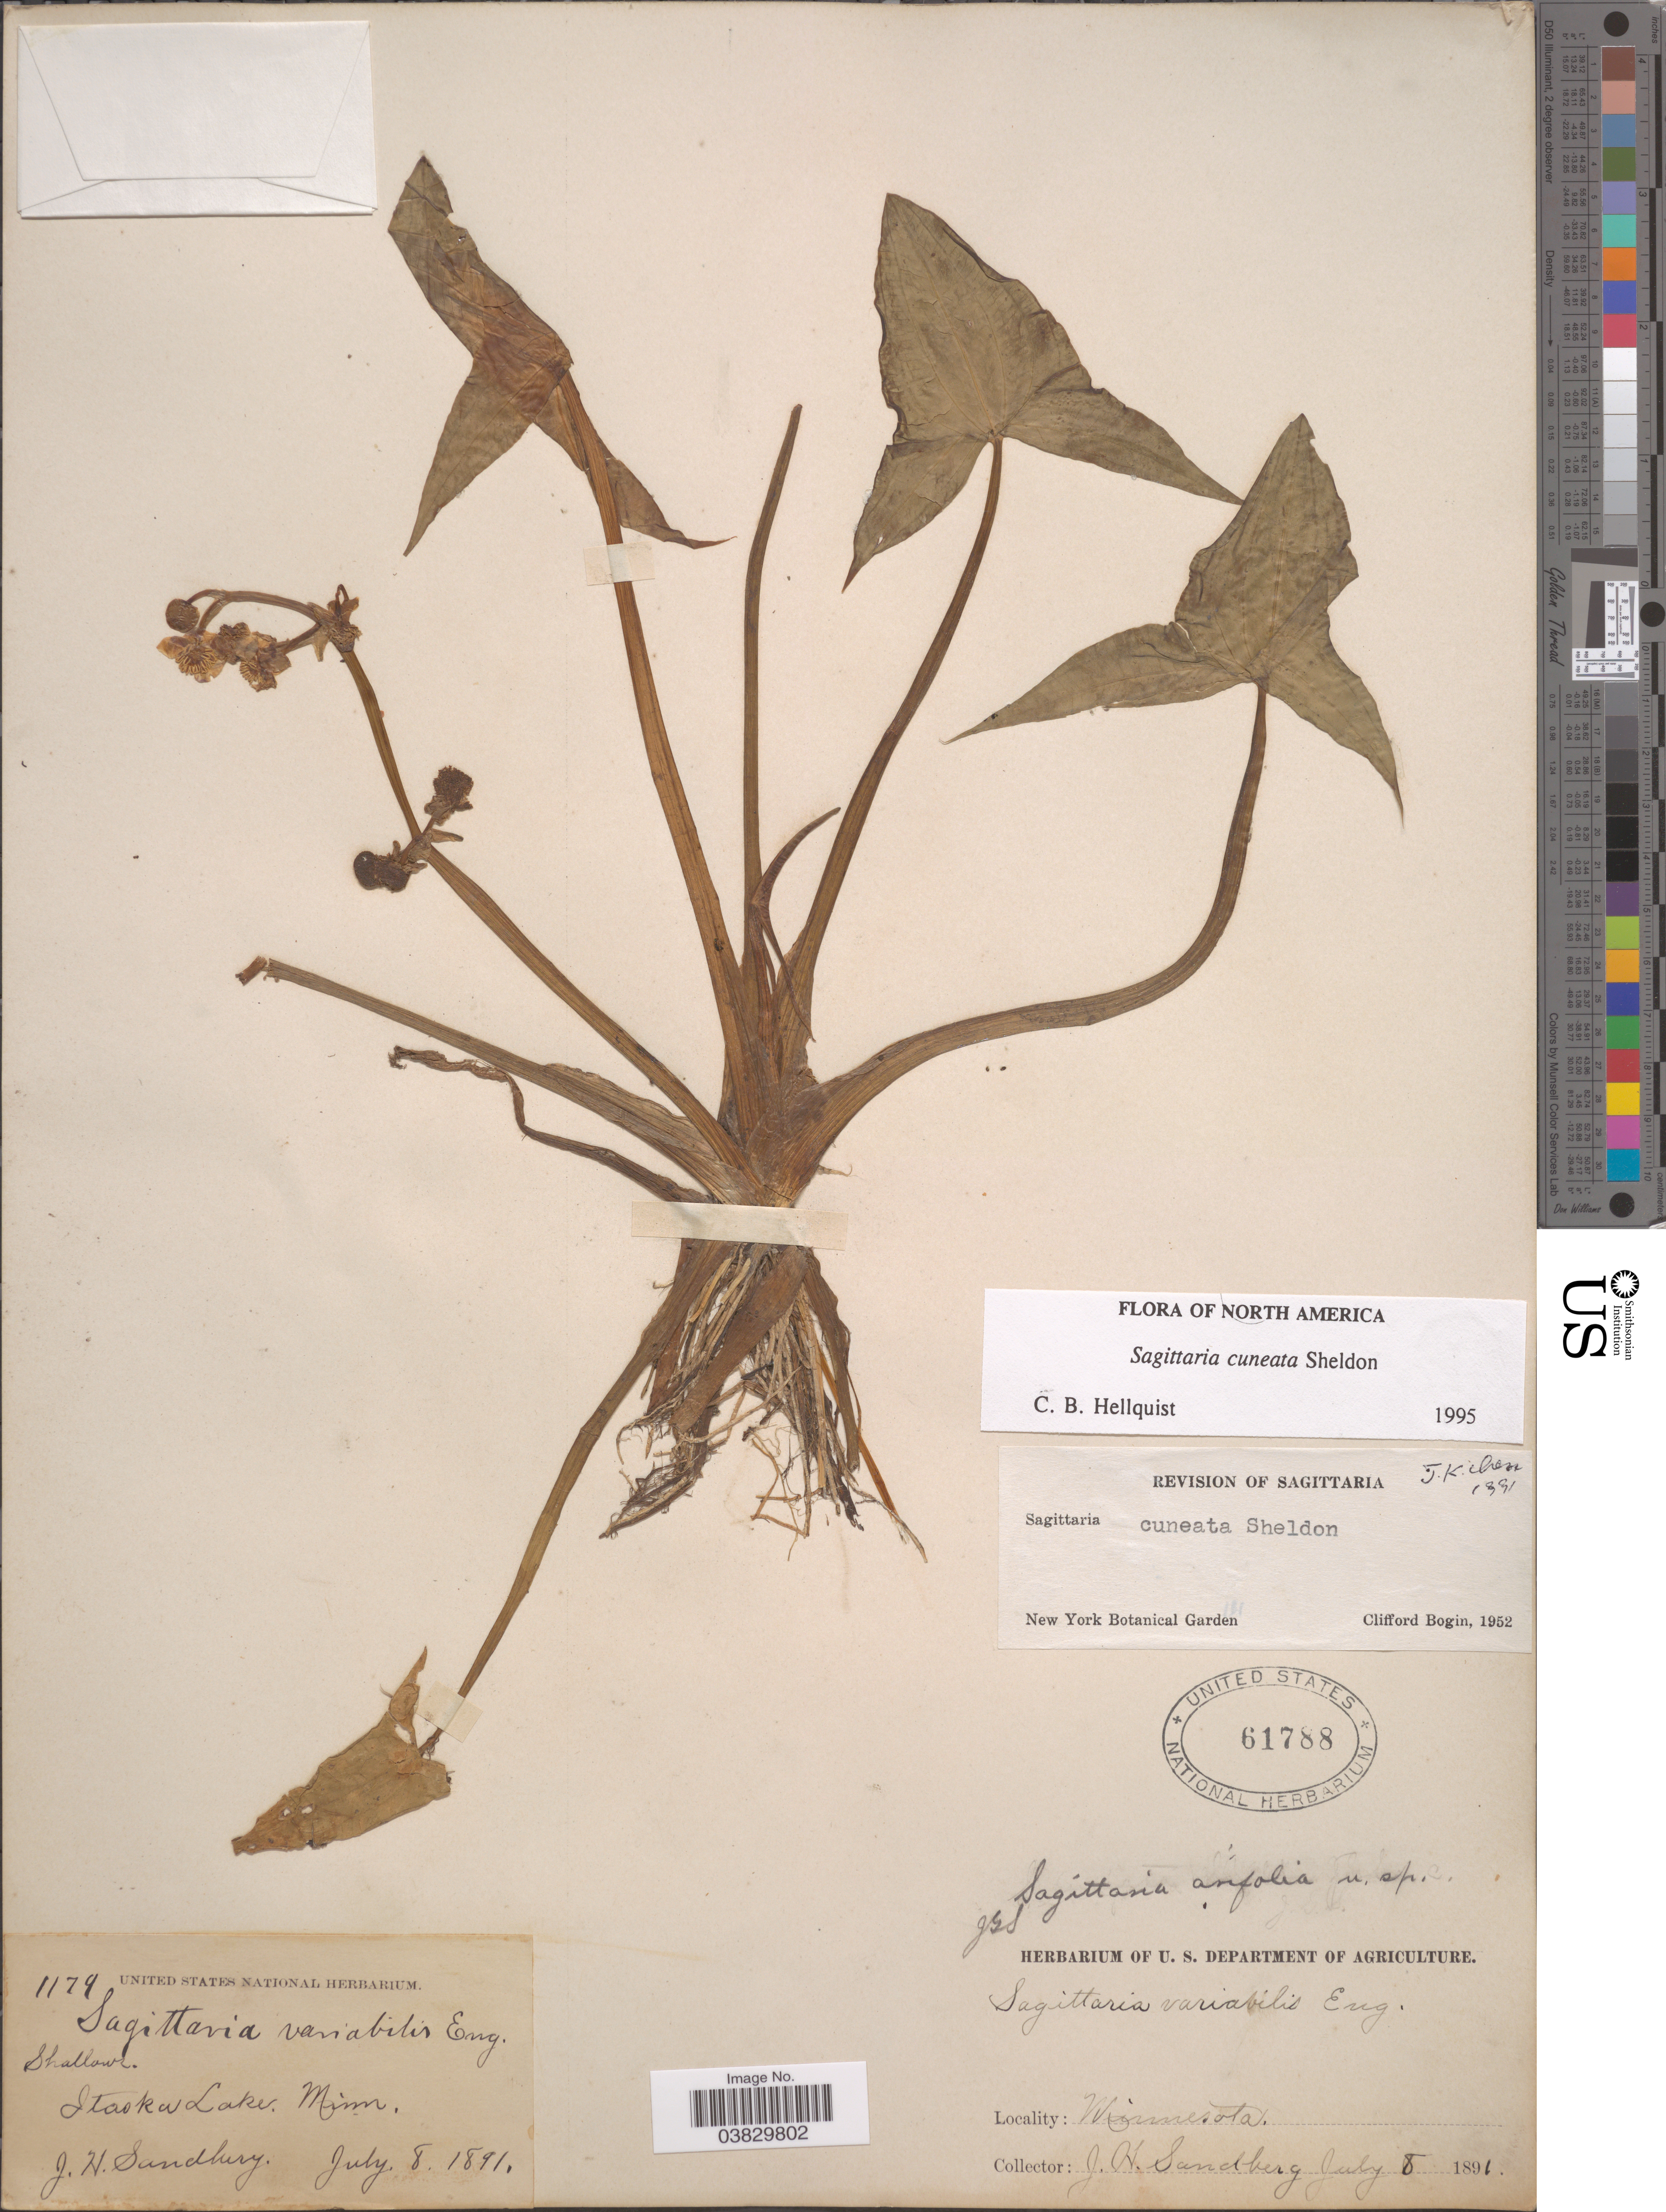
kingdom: Plantae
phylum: Tracheophyta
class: Liliopsida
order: Alismatales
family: Alismataceae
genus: Sagittaria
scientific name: Sagittaria cuneata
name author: E. Sheld.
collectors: J. H. Sandberg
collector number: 1179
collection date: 1891-07-08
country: United States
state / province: Minnesota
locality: Itaska Lake.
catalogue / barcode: US 61788